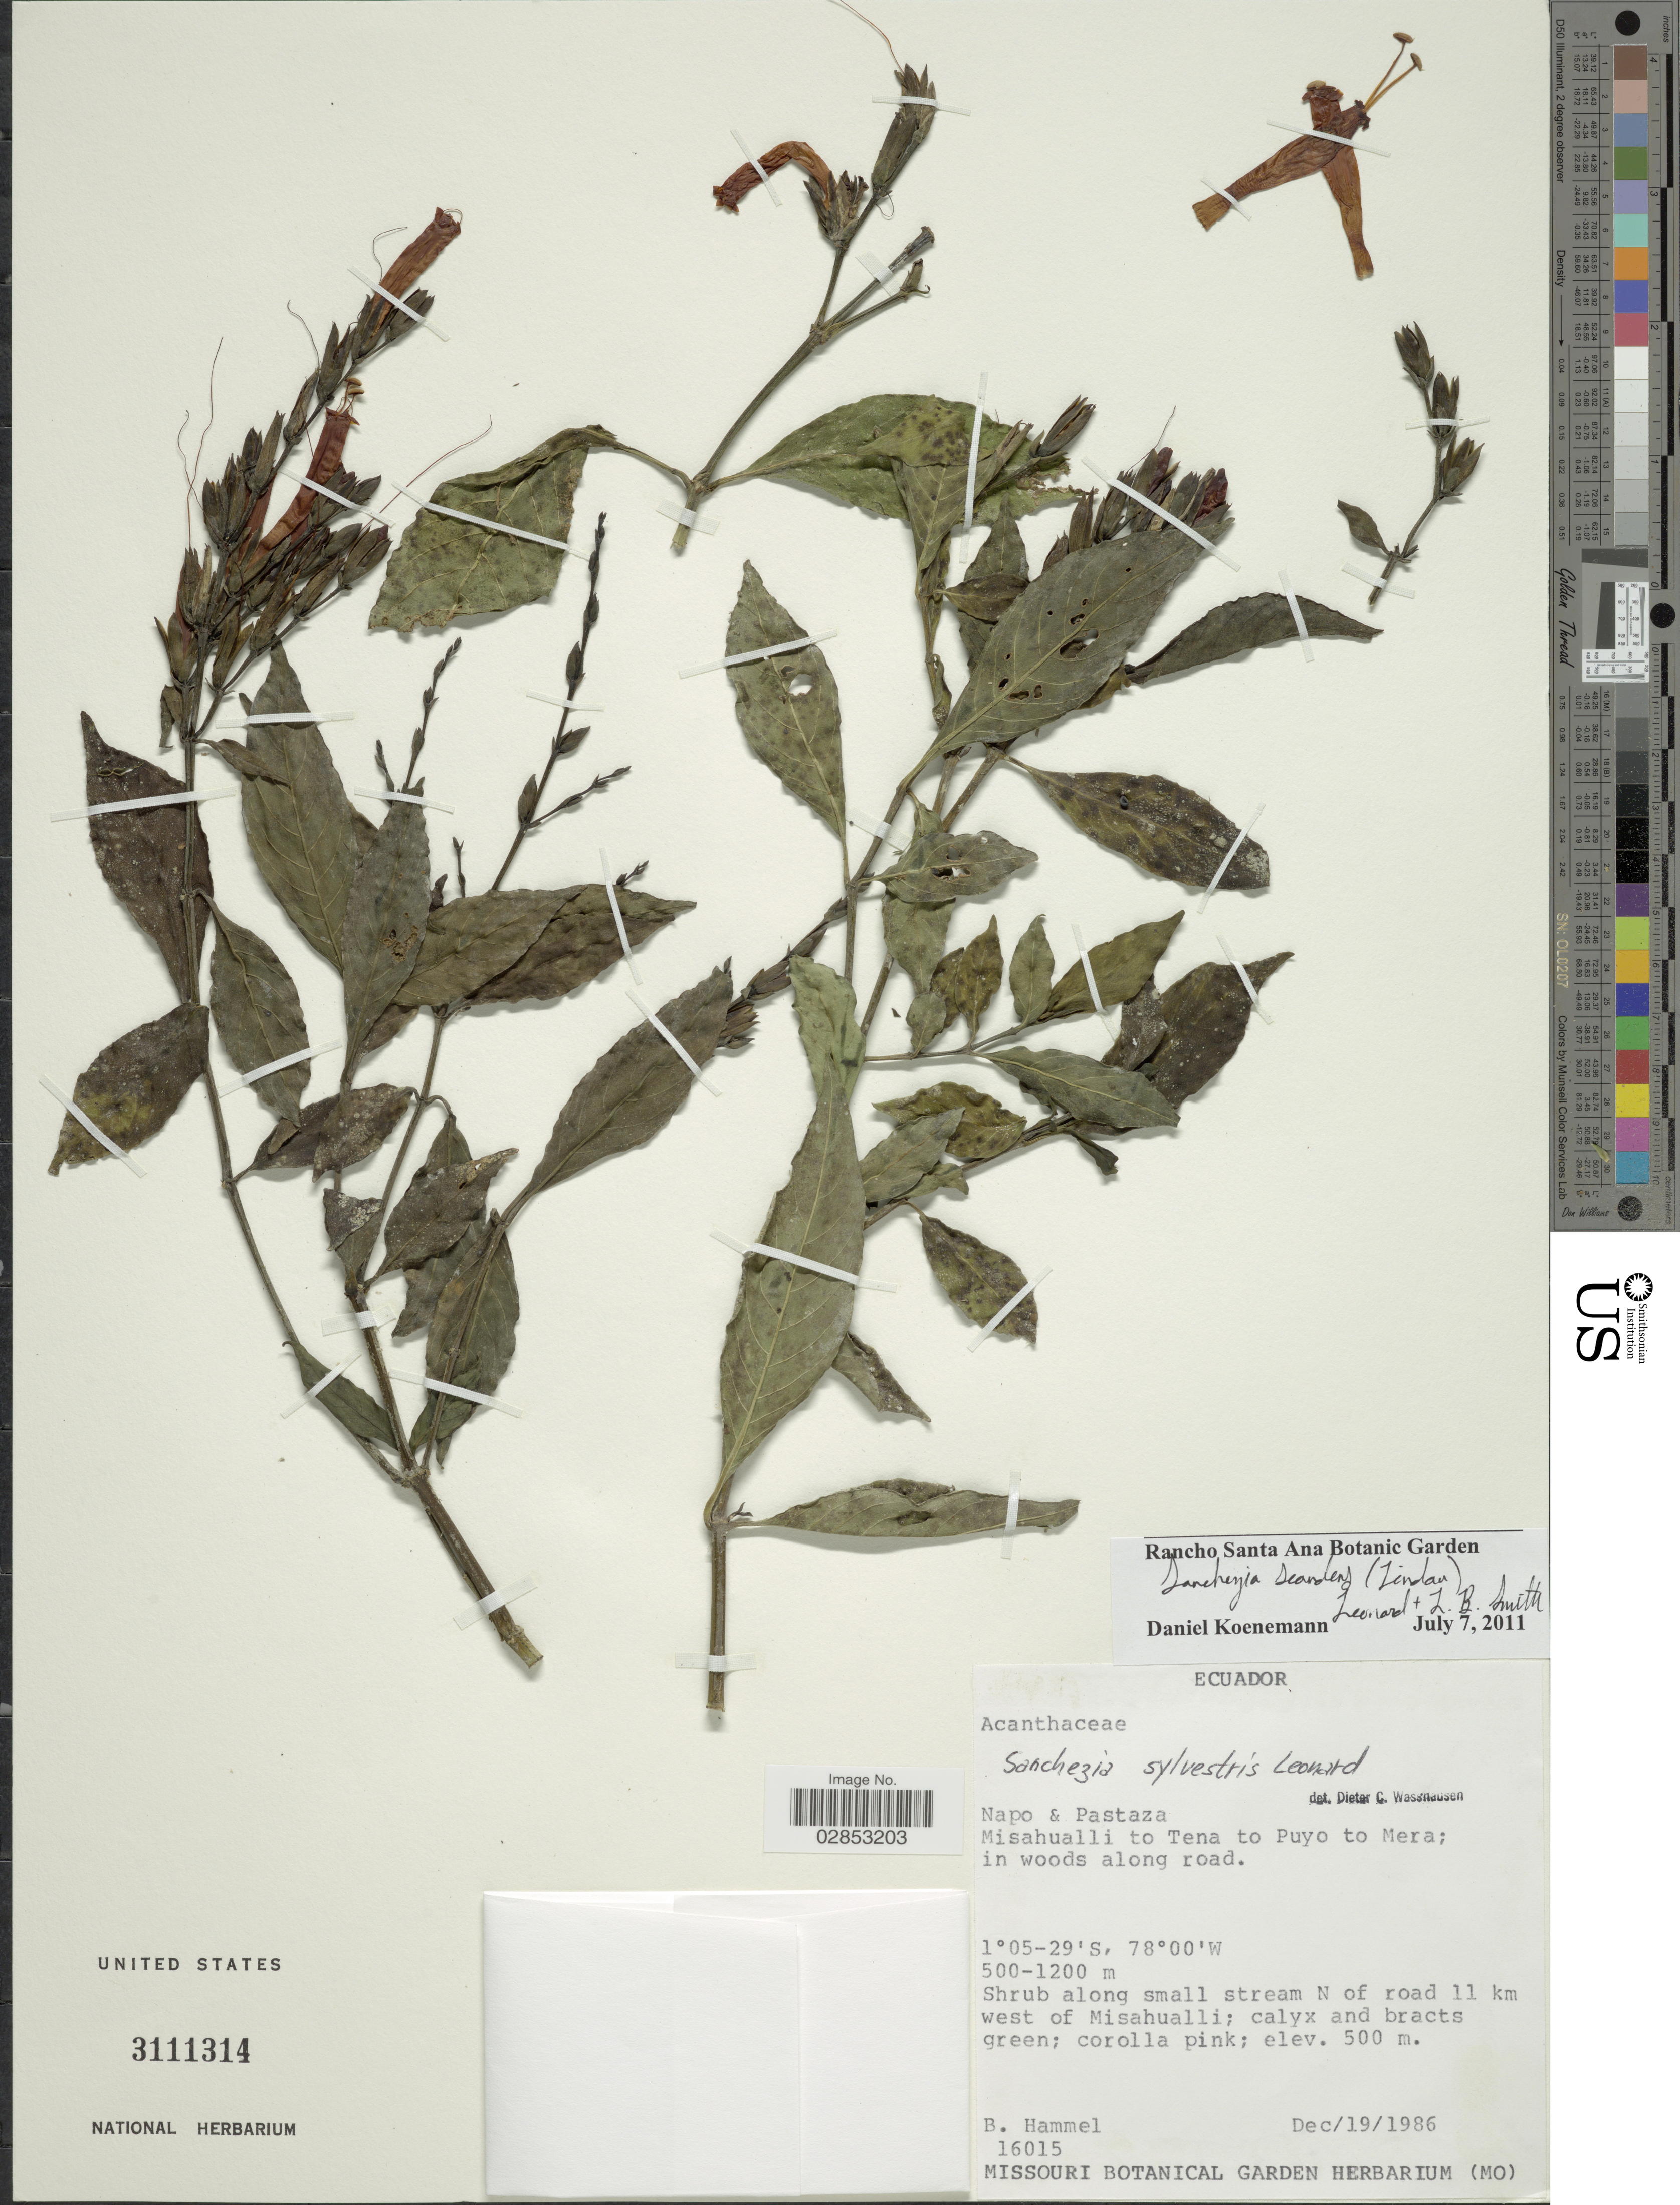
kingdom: Plantae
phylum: Tracheophyta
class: Magnoliopsida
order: Lamiales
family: Acanthaceae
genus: Steirosanchezia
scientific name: Steirosanchezia scandens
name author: Lindau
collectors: B. Hammel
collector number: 16015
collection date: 1986-12-19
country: Ecuador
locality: Napo & Pastaza, Misahualli to Tena to Puyo to Mera; in woods along road, Shrub along small stream N of road 11 km west of Misahualli.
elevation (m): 500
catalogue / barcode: US 3111314